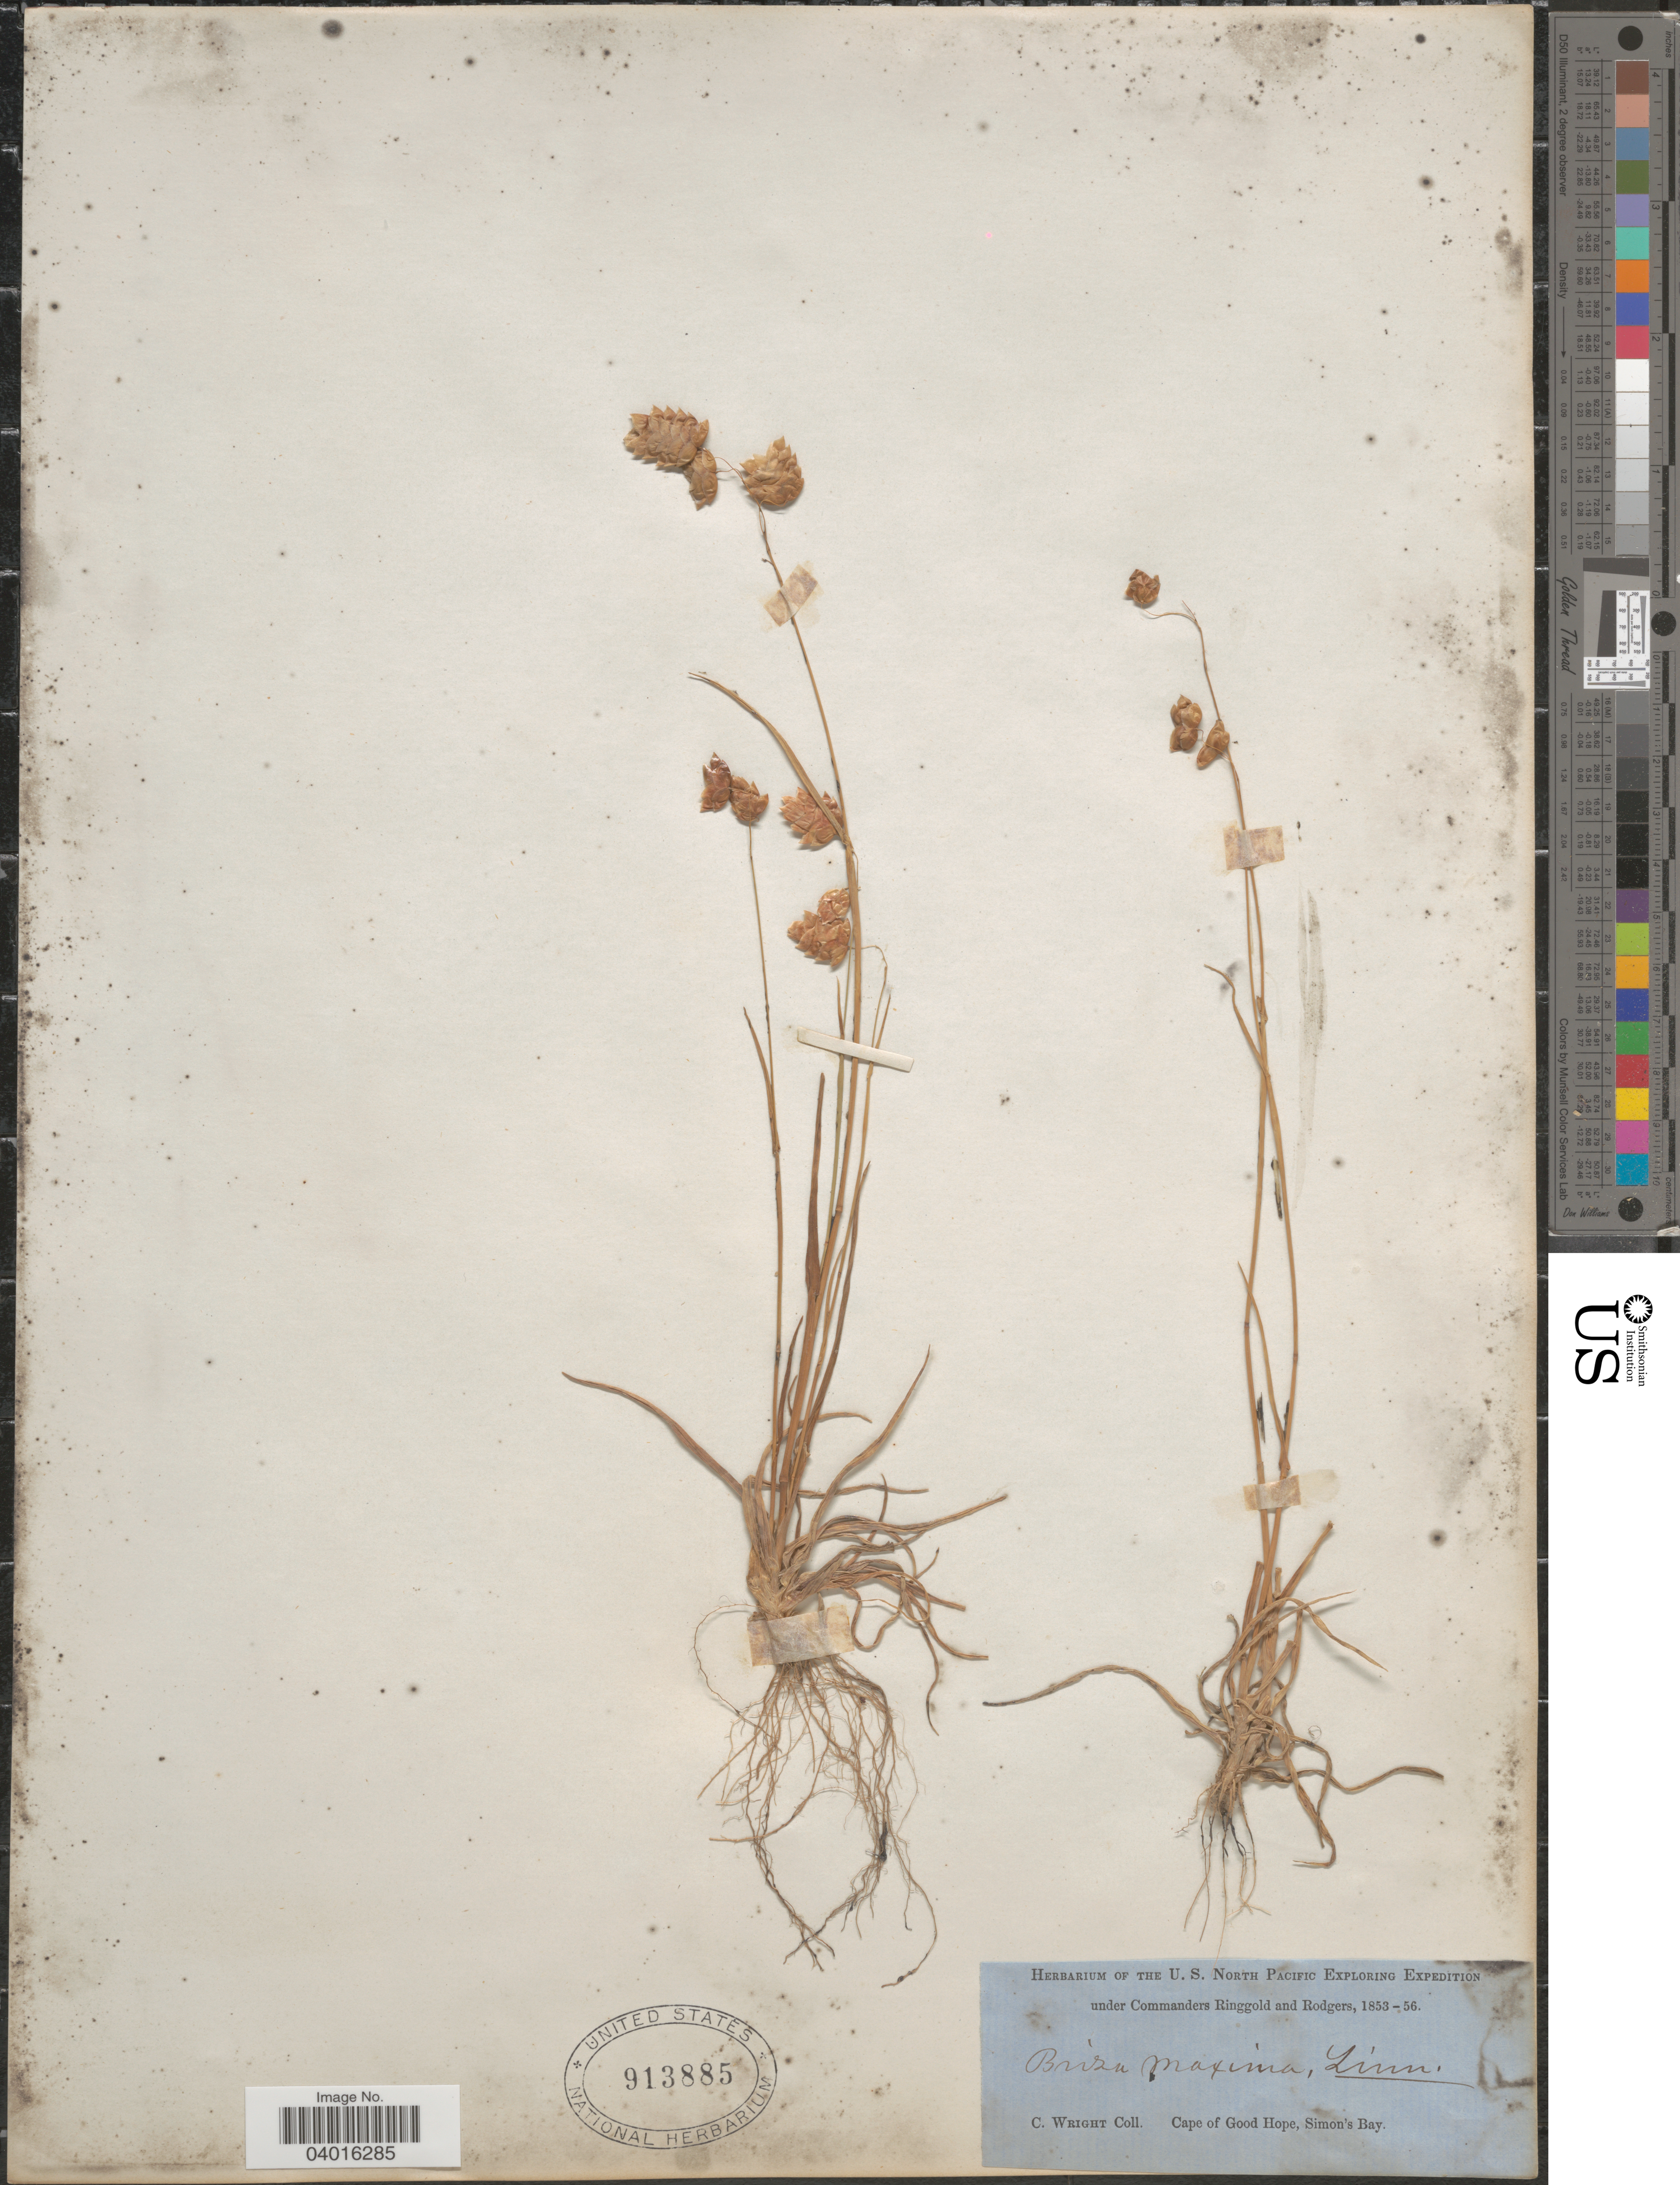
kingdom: Plantae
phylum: Tracheophyta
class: Liliopsida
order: Poales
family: Poaceae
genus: Briza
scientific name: Briza maxima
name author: L.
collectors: C. Wright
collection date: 1853/1856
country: South Africa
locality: Cape of Good Hope, Simon's Bay.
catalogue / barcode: US 913885